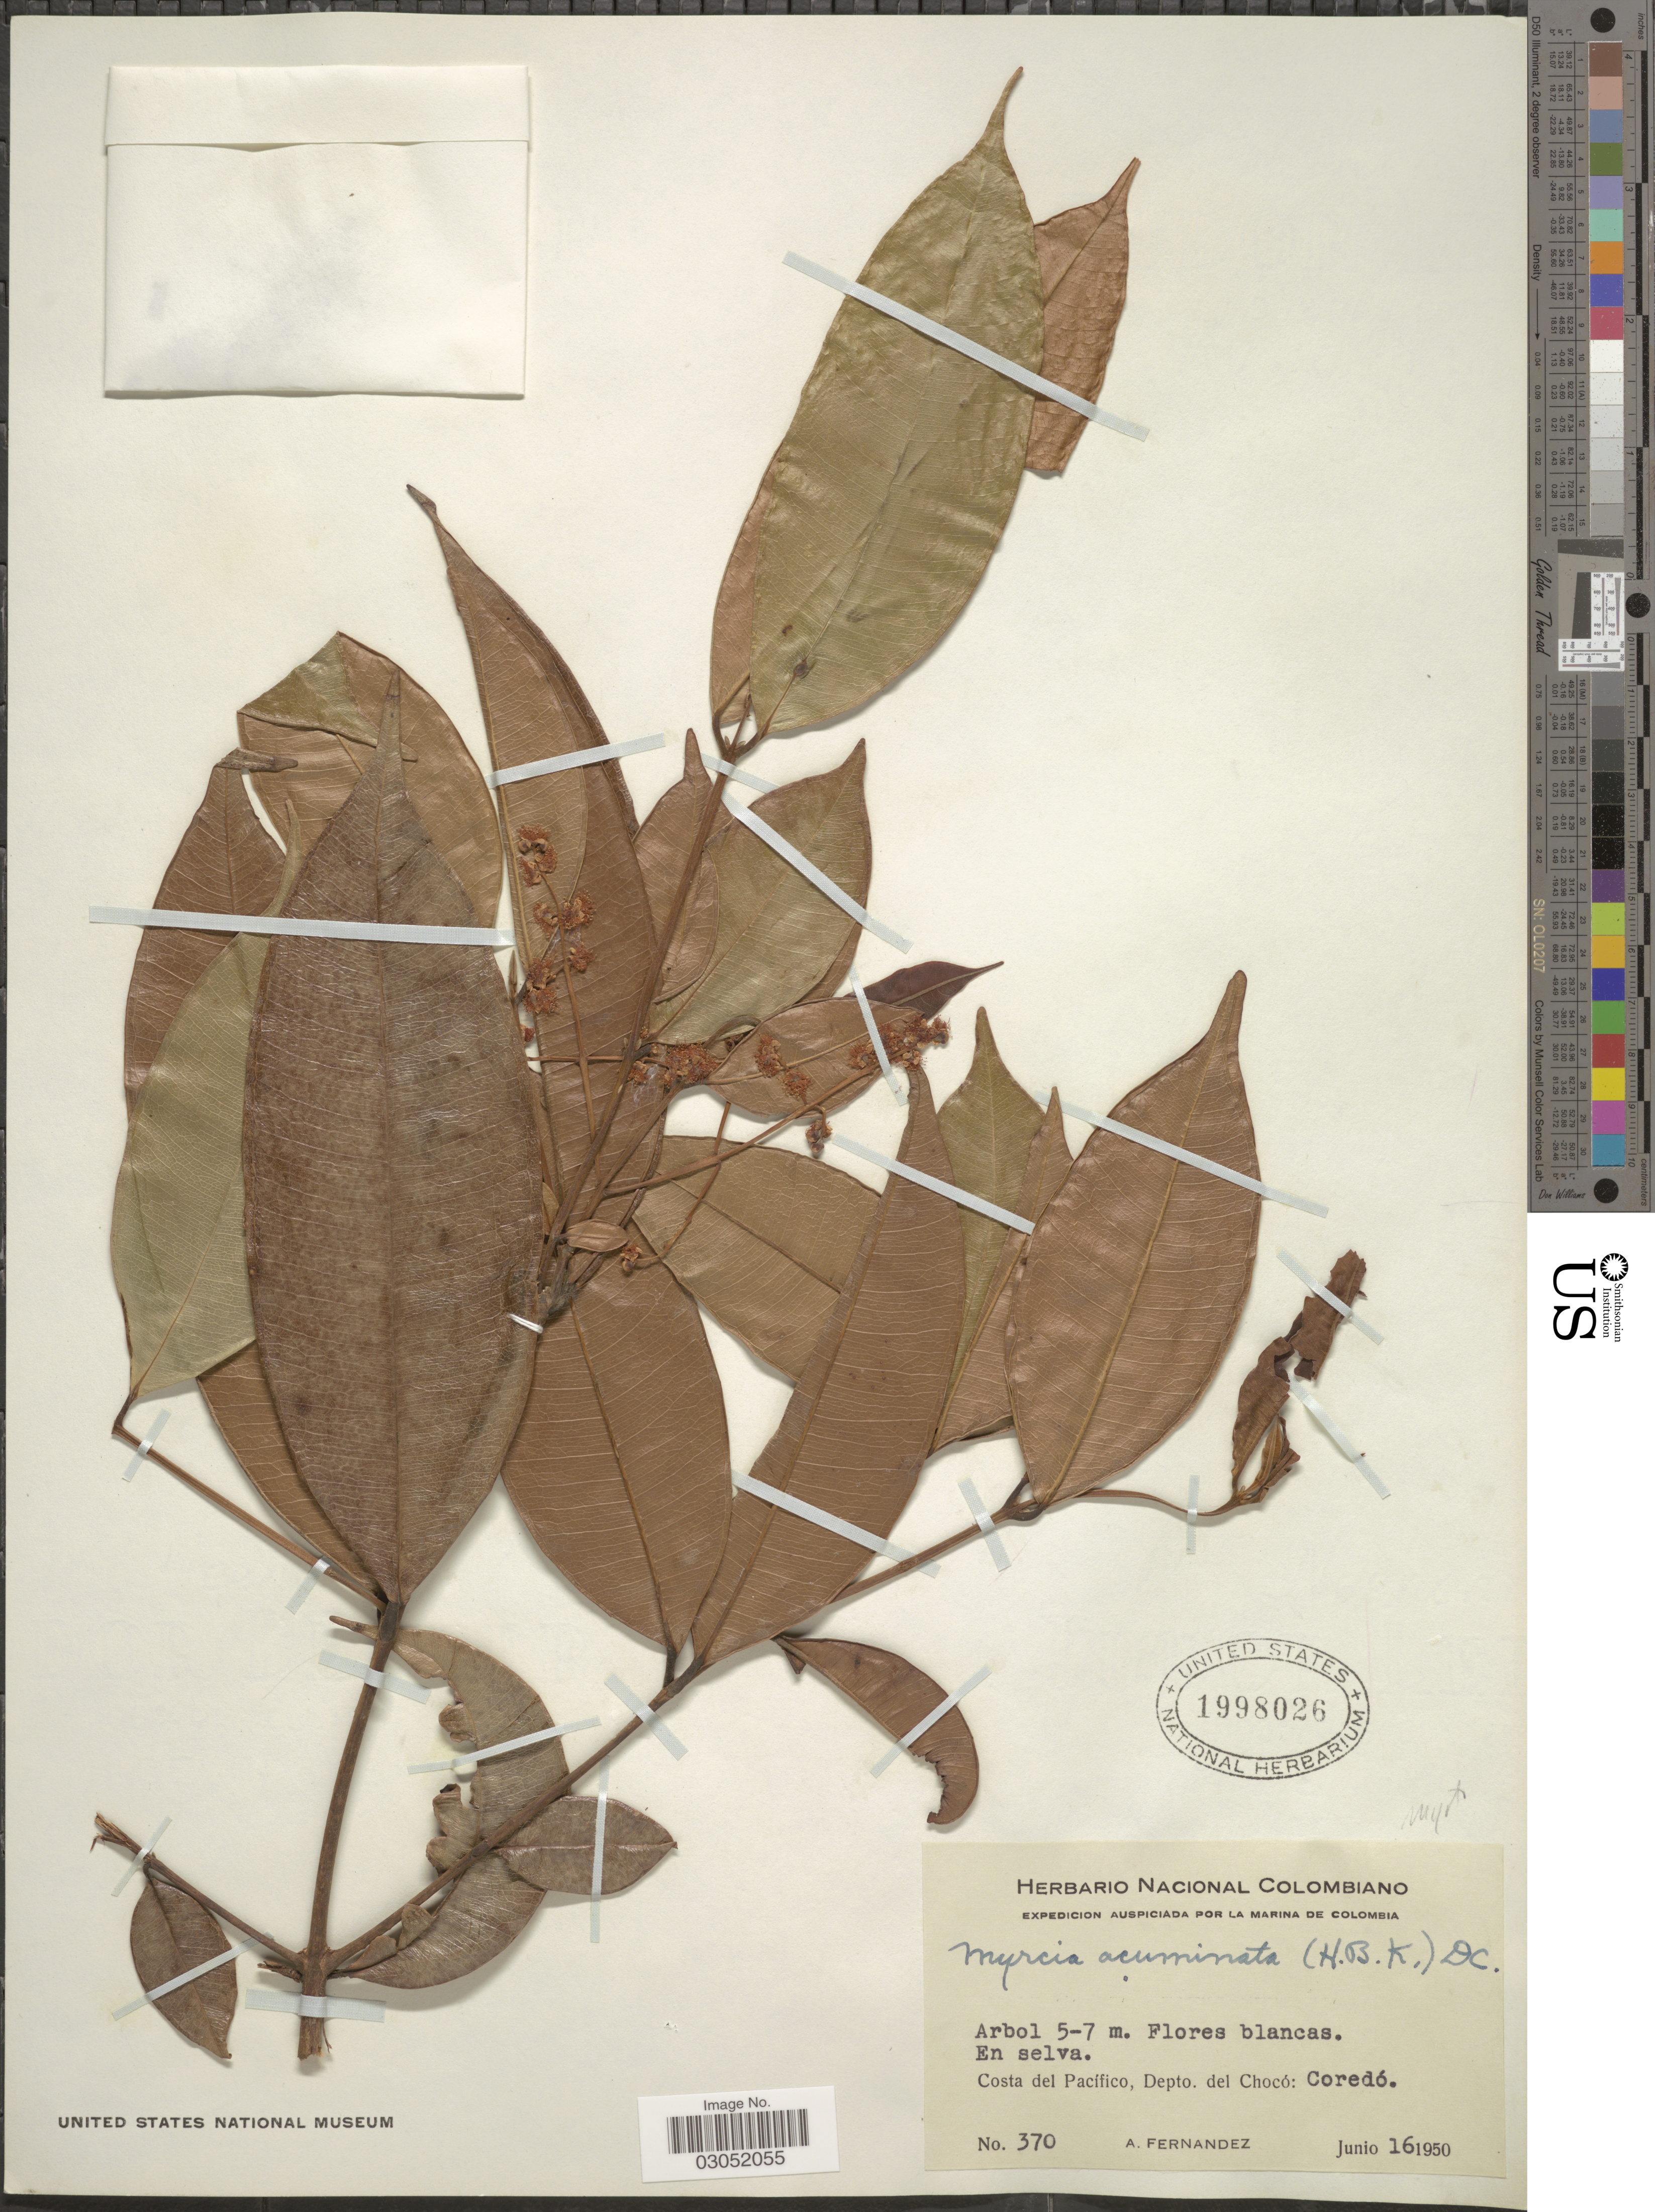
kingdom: Plantae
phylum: Tracheophyta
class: Magnoliopsida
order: Myrtales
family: Myrtaceae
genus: Myrcia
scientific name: Myrcia acuminata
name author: (Kunth) DC.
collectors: A. Fernandez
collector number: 370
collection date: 1950-06-16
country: Colombia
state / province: Chocó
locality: Costa del Pacifico, Depto. del Chocó: Coredó.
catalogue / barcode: US 1998026